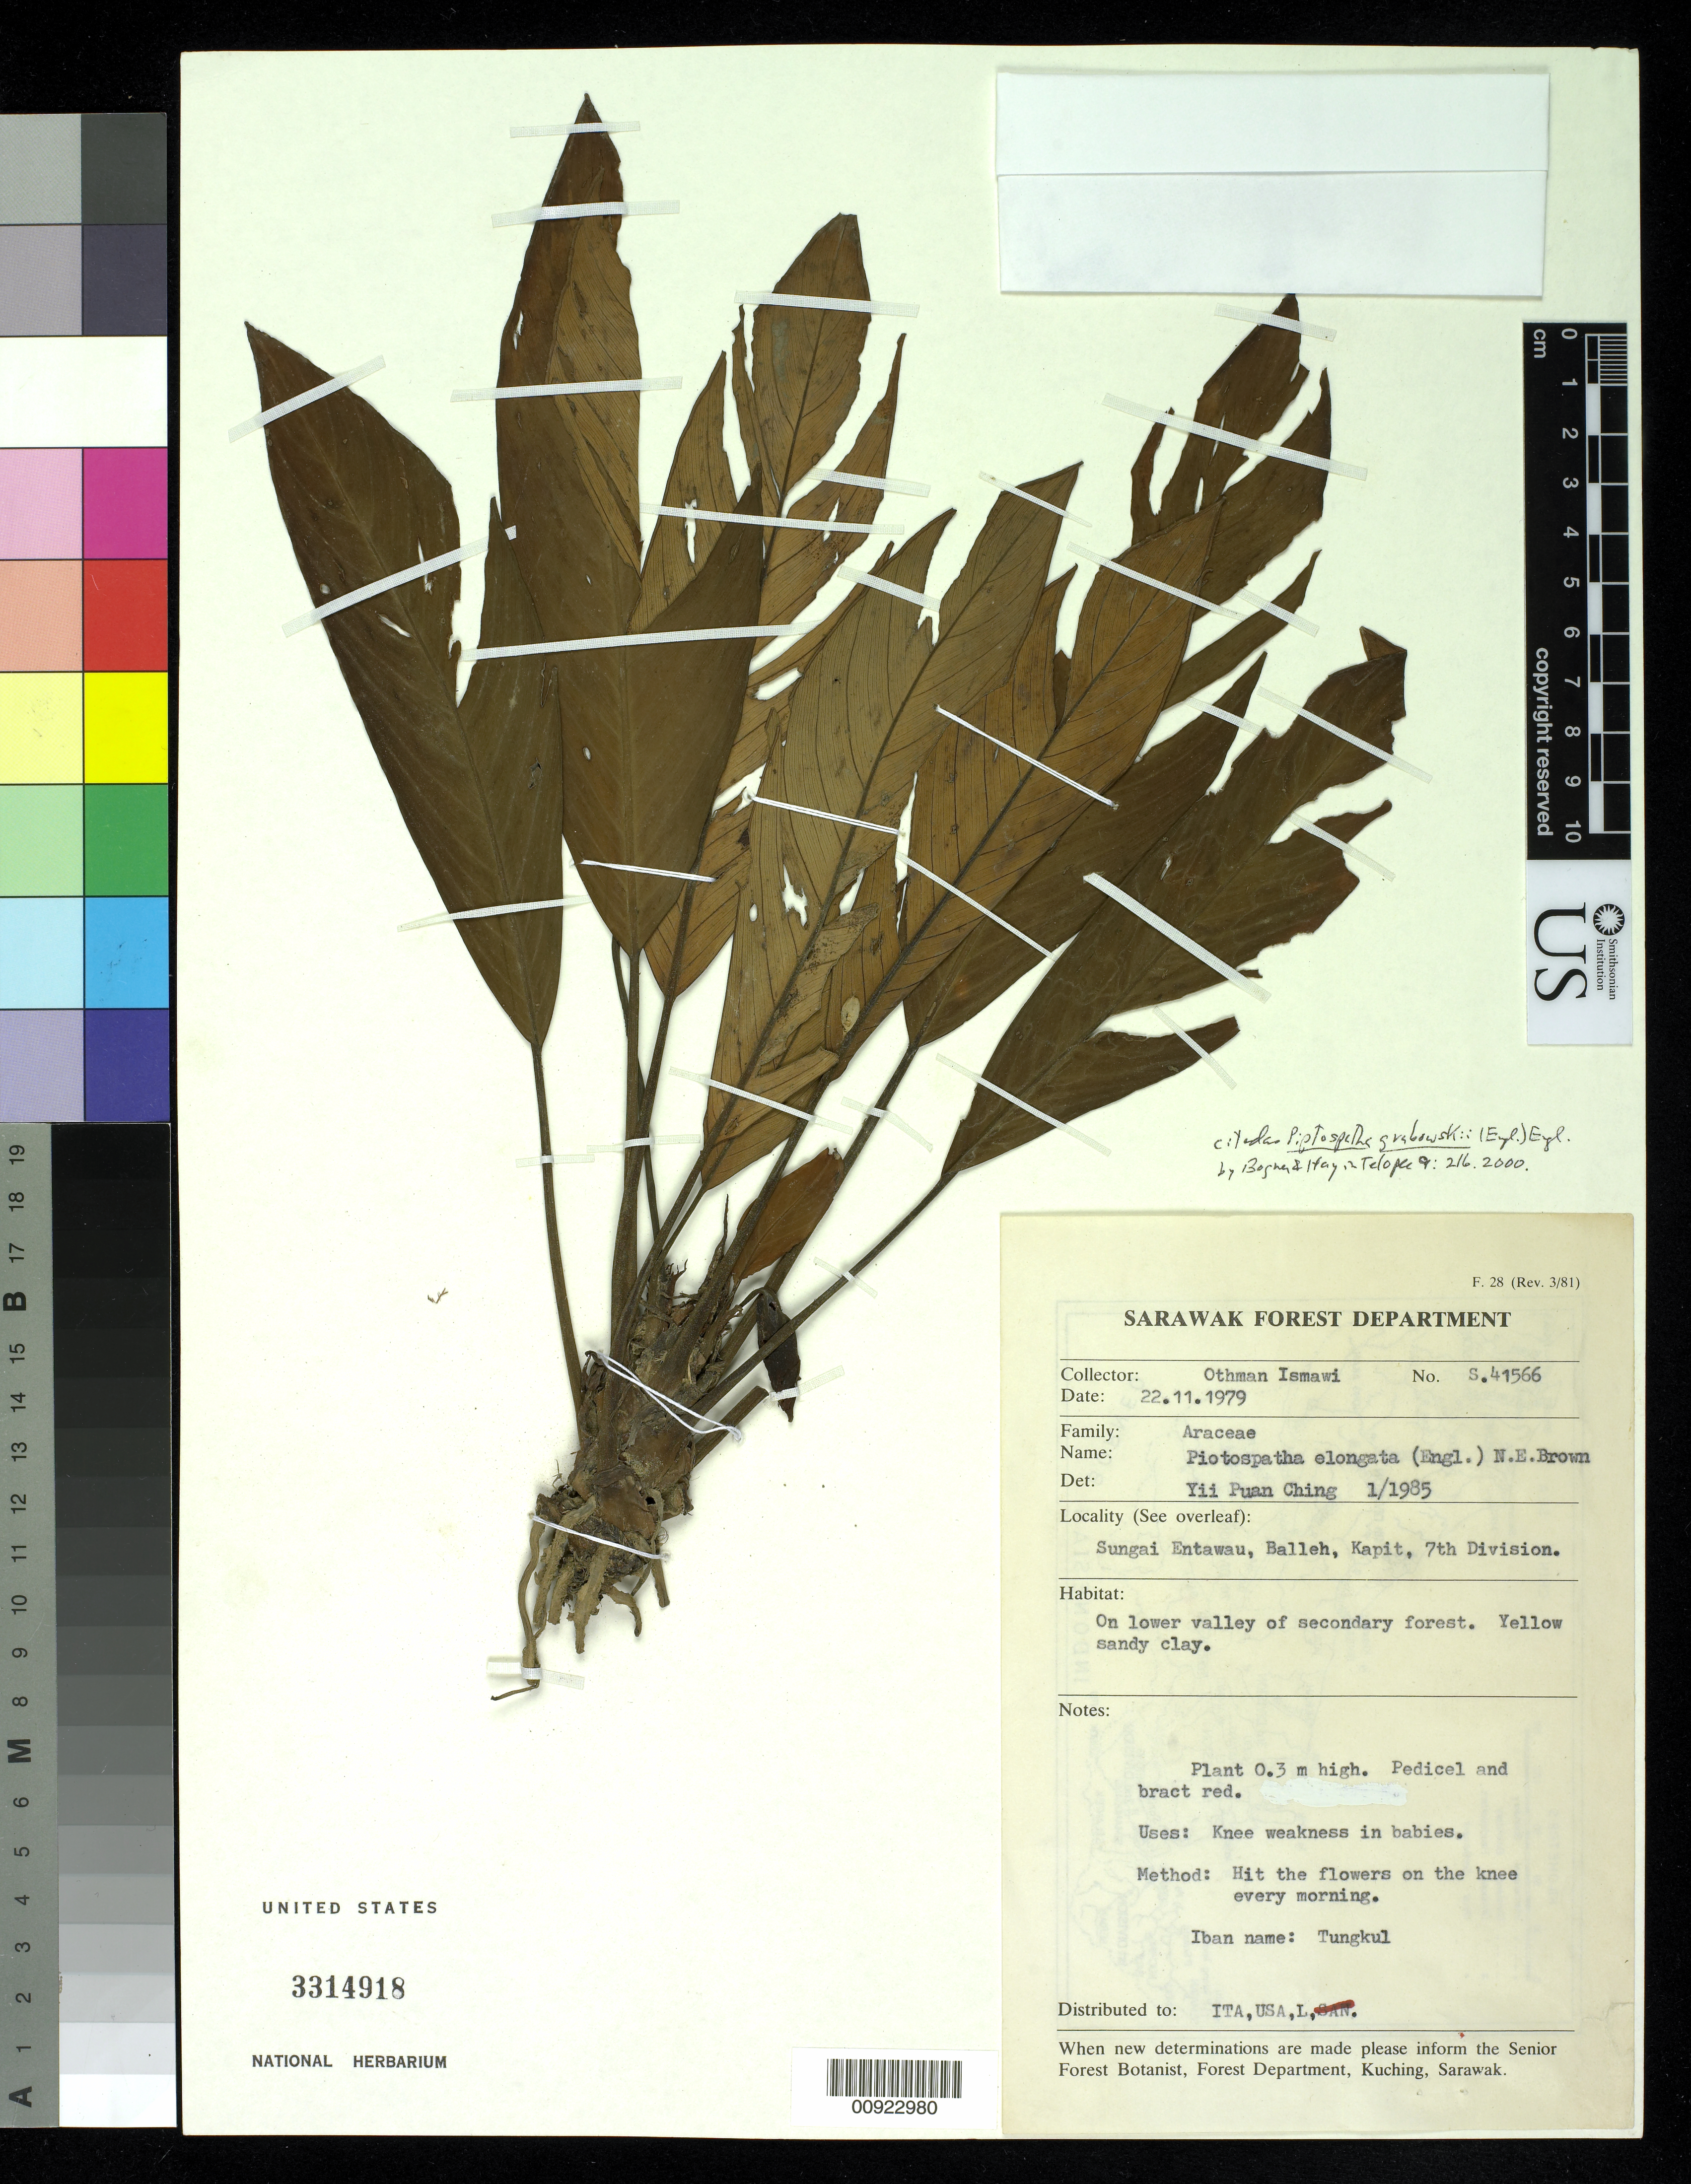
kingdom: Plantae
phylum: Tracheophyta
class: Liliopsida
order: Alismatales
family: Araceae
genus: Piptospatha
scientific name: Piptospatha grabowskii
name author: Engl.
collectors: O. Ismawi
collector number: S 41566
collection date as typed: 22 Nov 1979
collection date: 1979-11-22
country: Malaysia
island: Borneo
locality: Sungai Entawau, Balleh, Kapit, 7th Division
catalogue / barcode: US 3314918